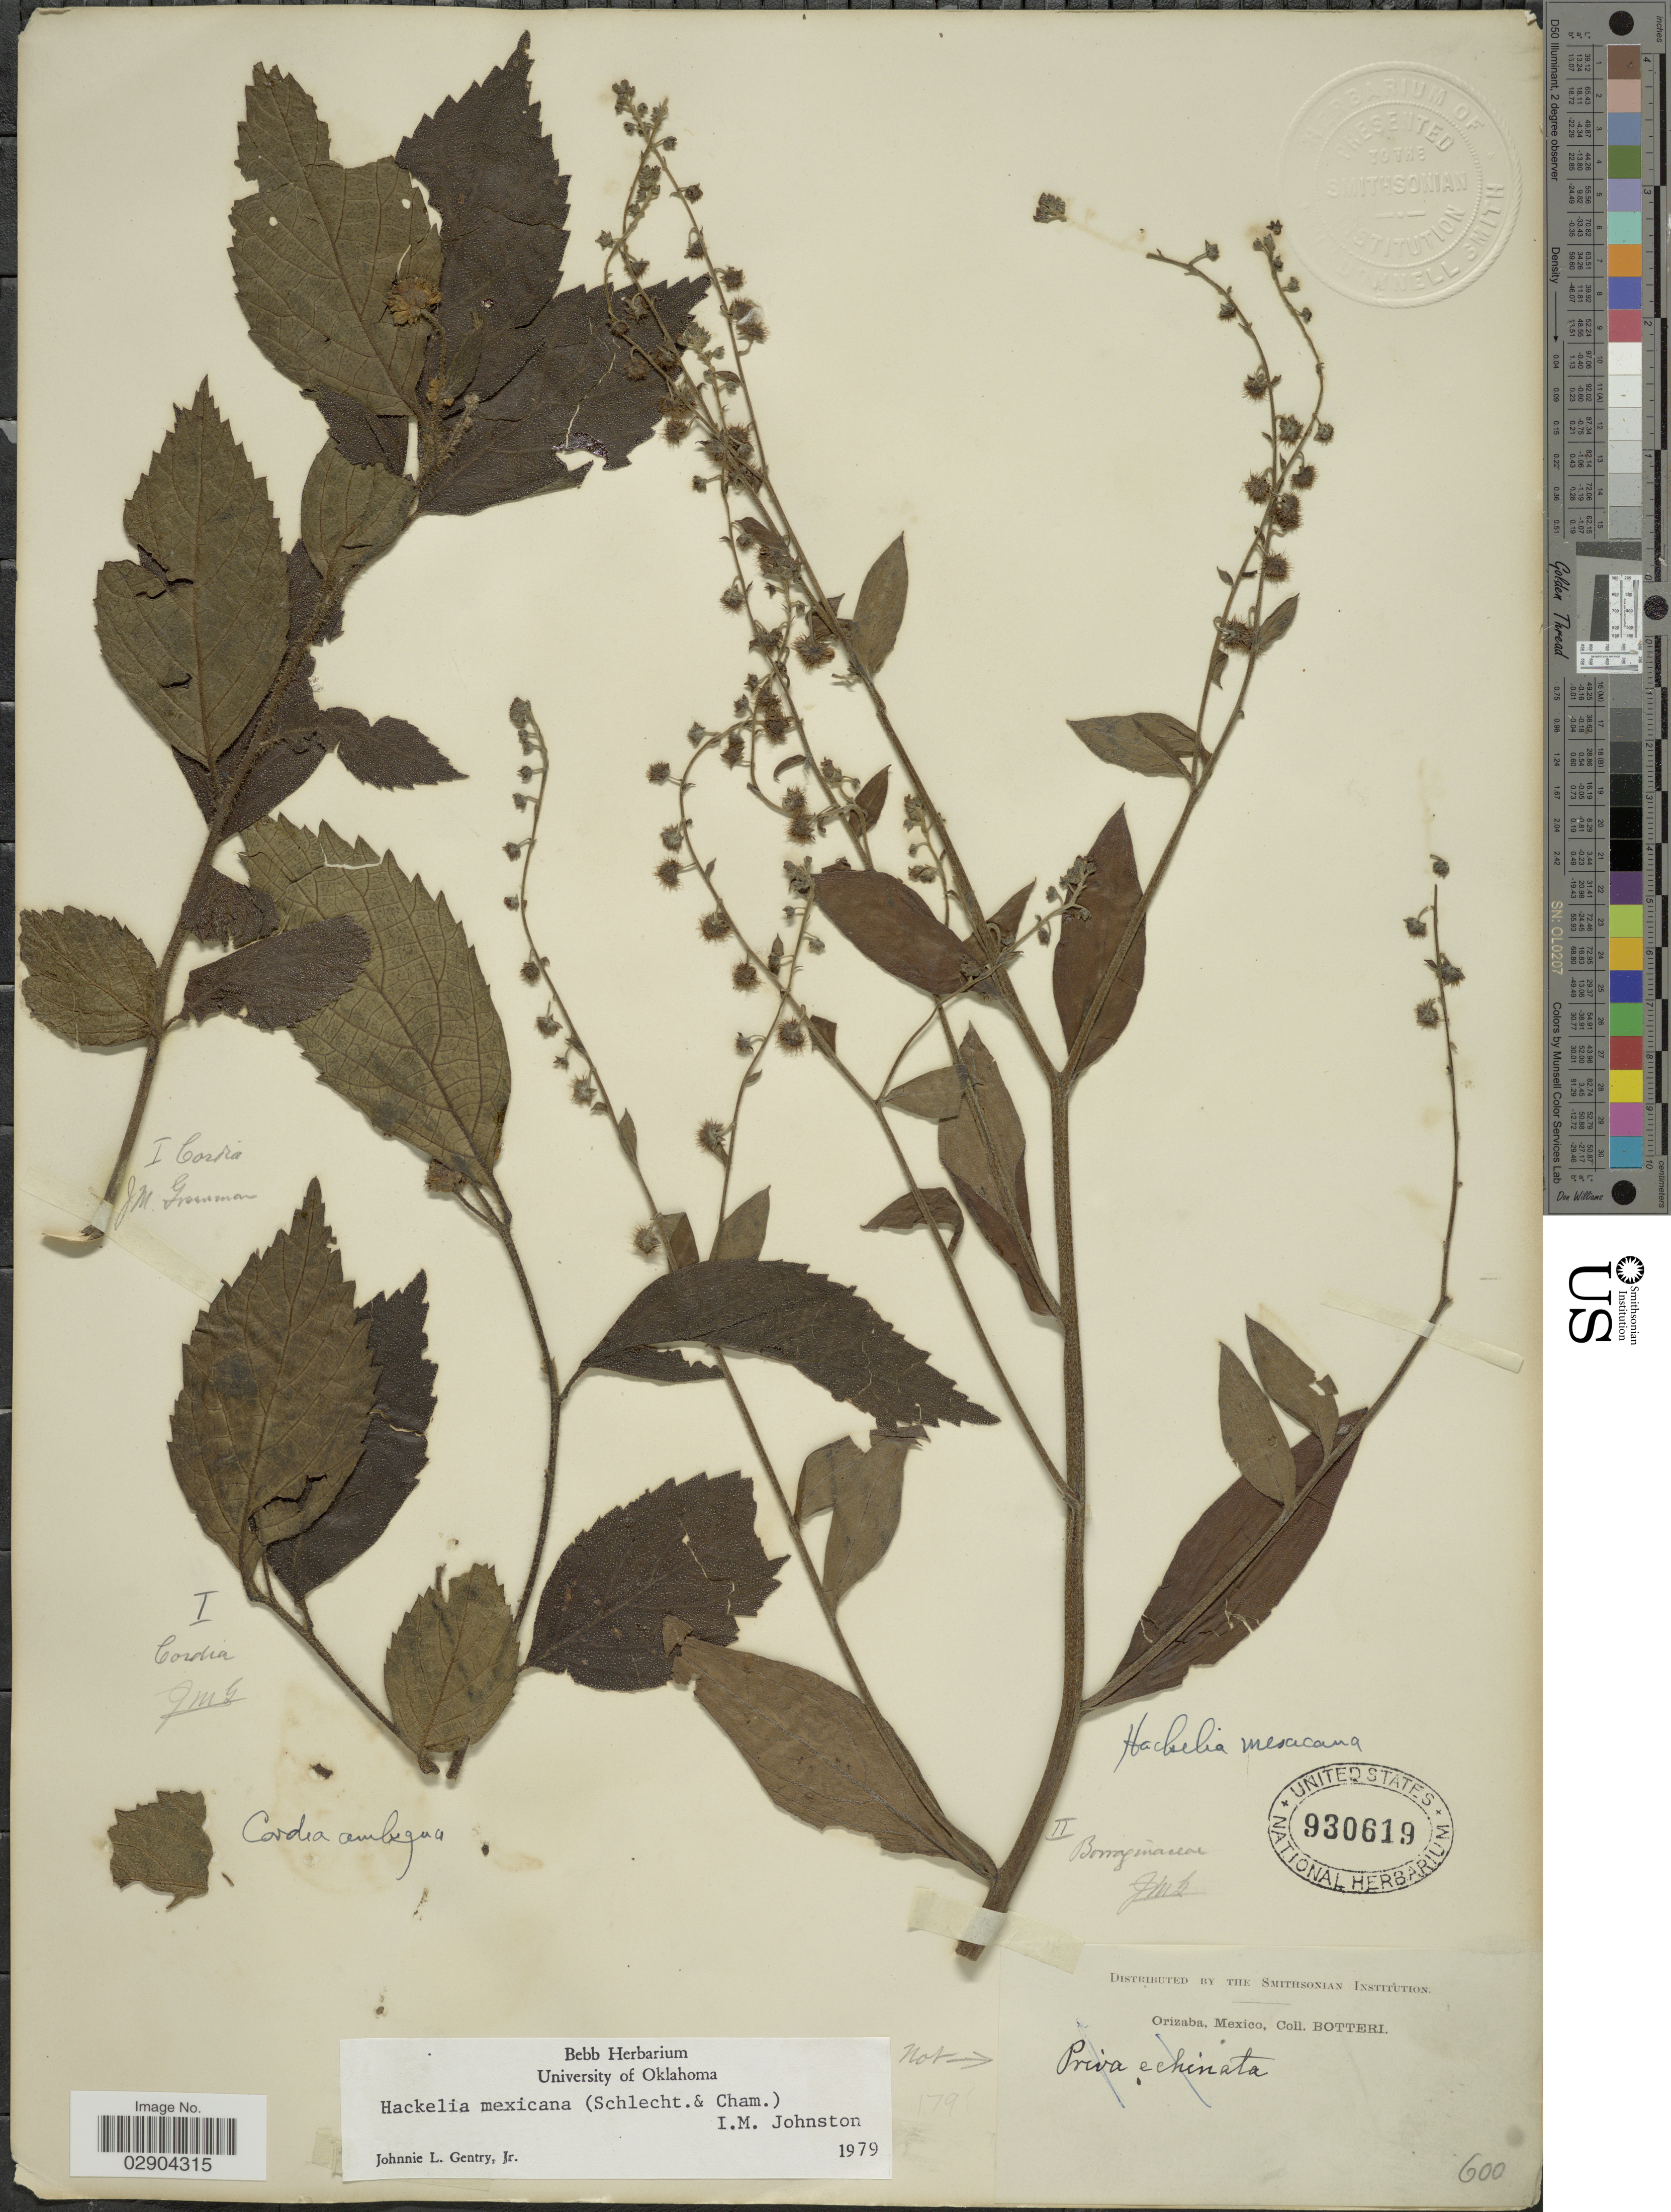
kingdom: Plantae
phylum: Tracheophyta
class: Magnoliopsida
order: Boraginales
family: Boraginaceae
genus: Hackelia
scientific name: Hackelia mexicana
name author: (Schltdl. & Cham.) I.M. Johnst.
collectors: -. Botteri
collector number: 600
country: Mexico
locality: Orizaba.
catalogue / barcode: US 930619